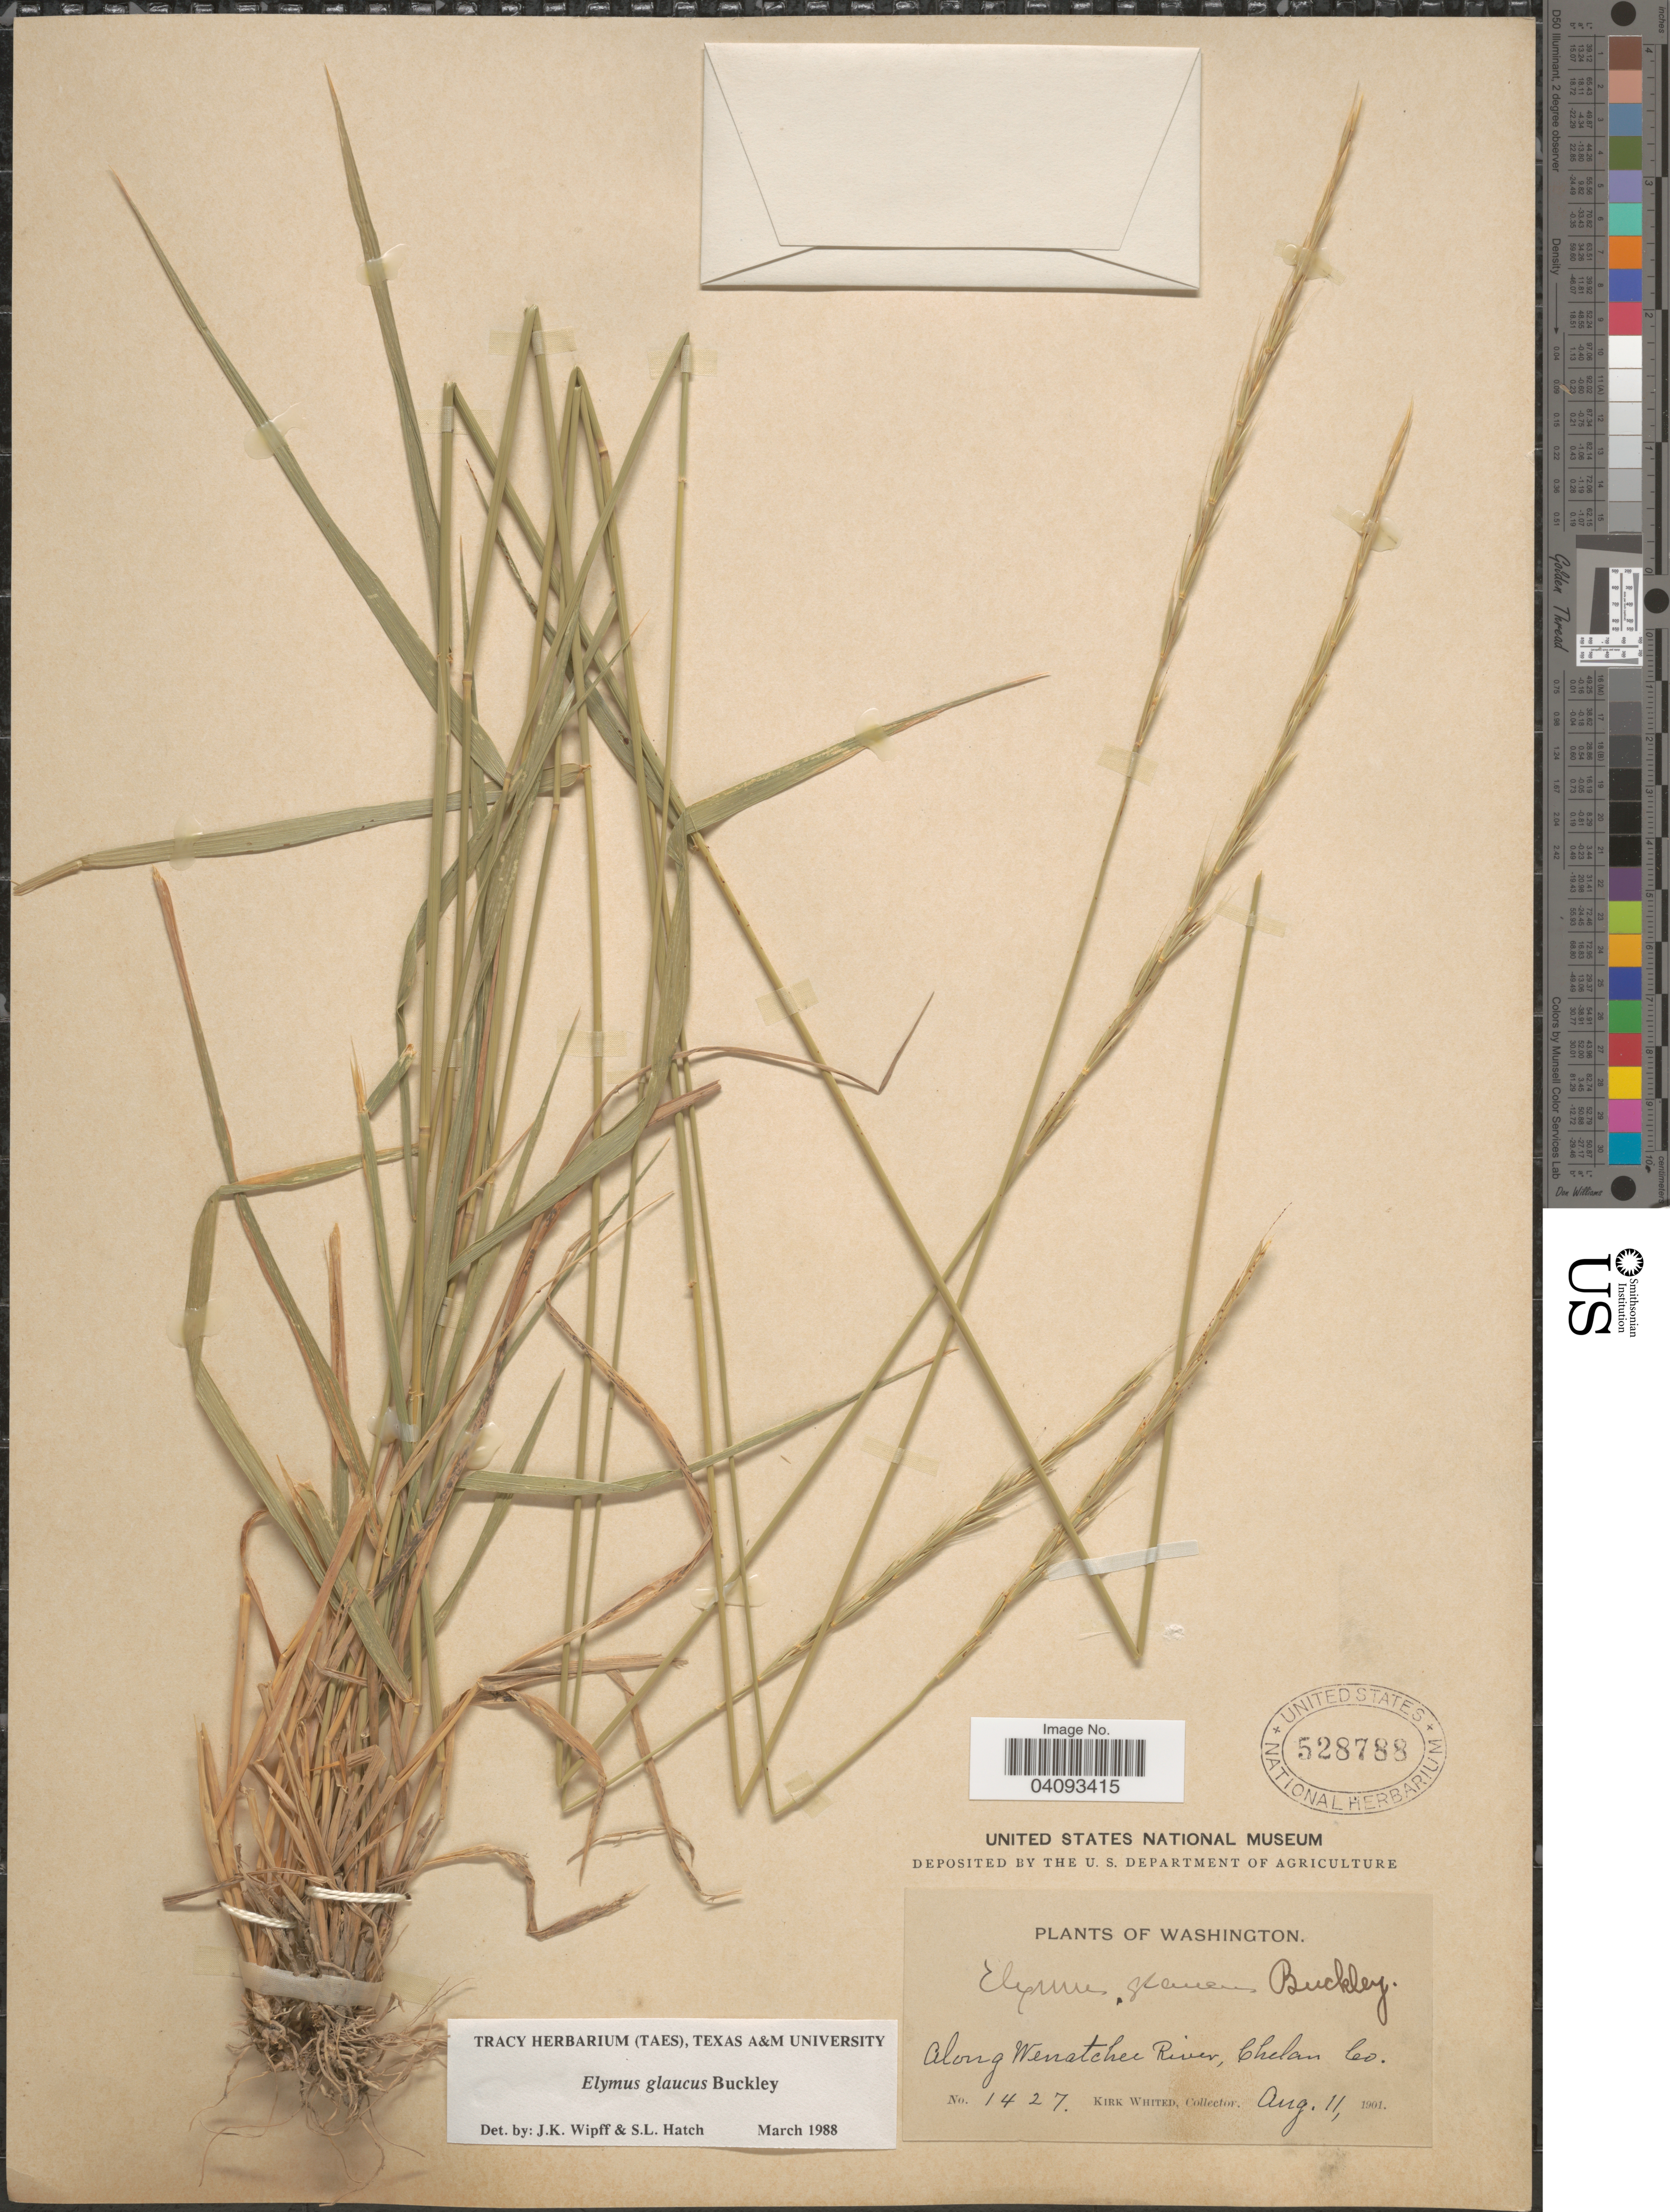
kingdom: Plantae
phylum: Tracheophyta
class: Liliopsida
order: Poales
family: Poaceae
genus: Elymus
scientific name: Elymus glaucus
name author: Buckley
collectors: K. Whited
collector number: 1427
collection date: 1901-08-11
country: United States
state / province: Washington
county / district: Chelan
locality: Along Wenatchee River, Chelan Co.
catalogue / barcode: US 528788